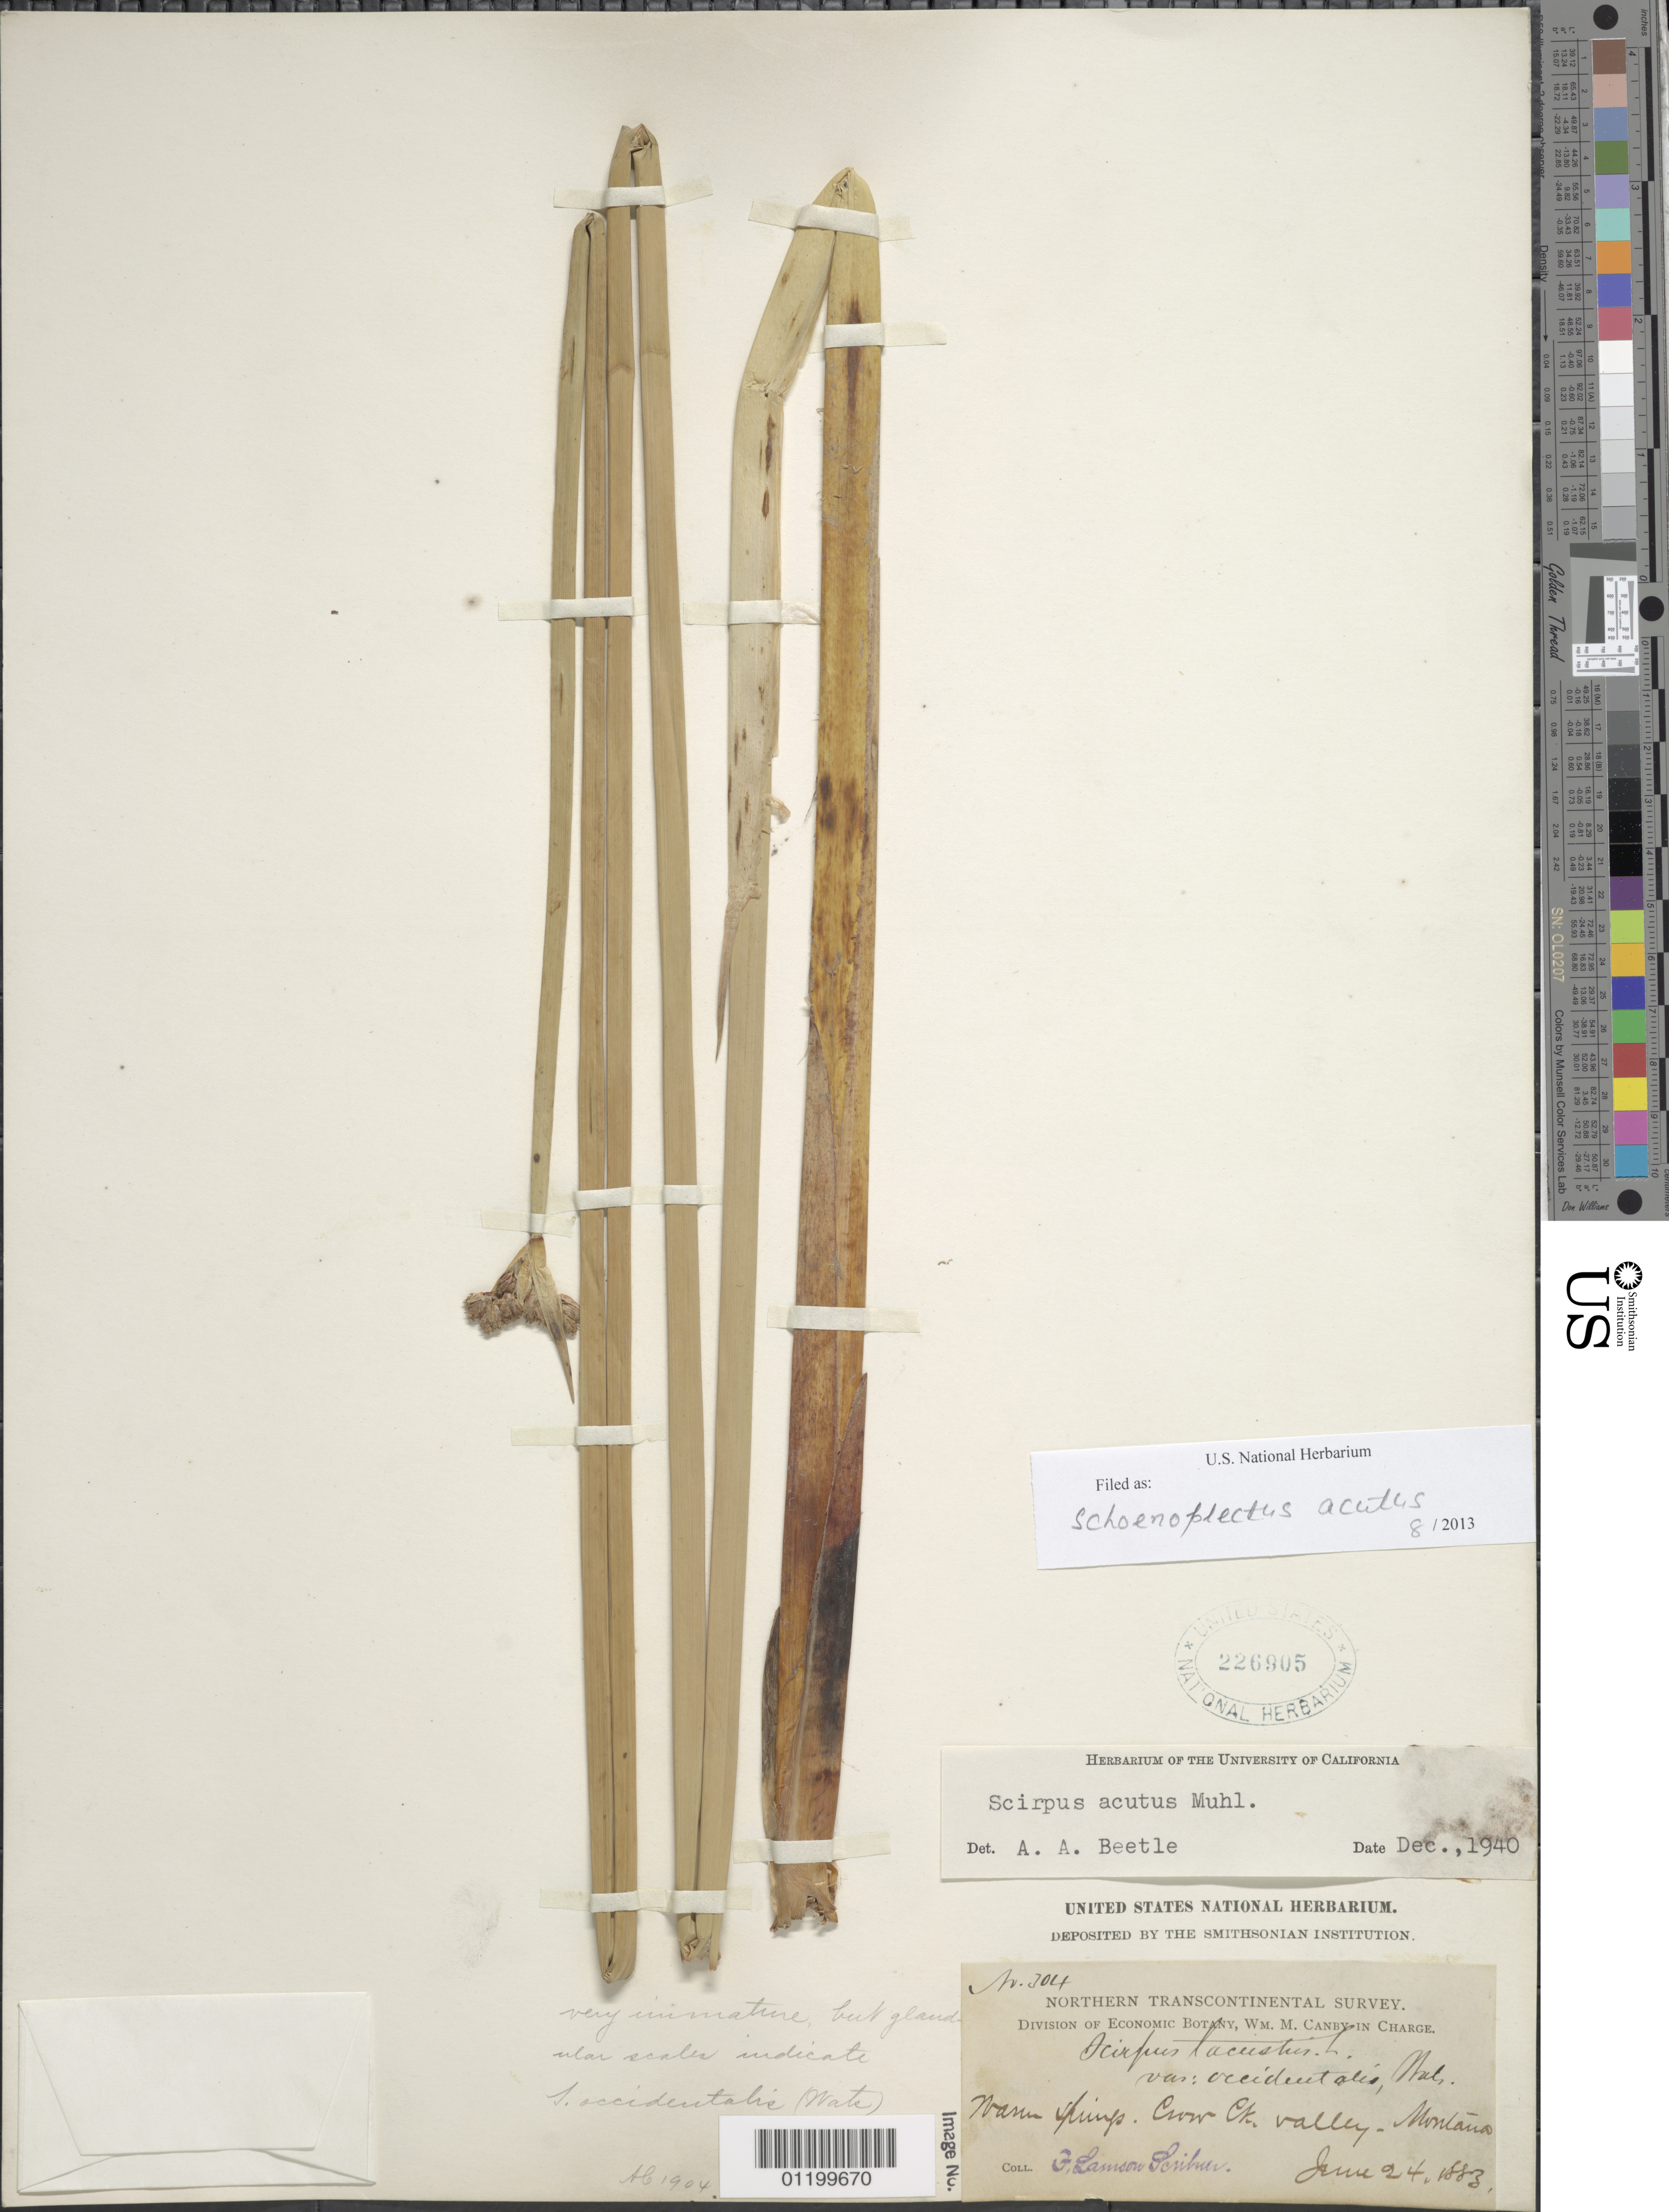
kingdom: Plantae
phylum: Tracheophyta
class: Liliopsida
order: Poales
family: Cyperaceae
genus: Schoenoplectus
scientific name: Schoenoplectus acutus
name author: (Muhl. ex Bigelow) Á. Löve & D. Löve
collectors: F. L. Scribner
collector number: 304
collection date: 1883-06-24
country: United States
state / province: Montana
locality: Crow Creek.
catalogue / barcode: US 226905